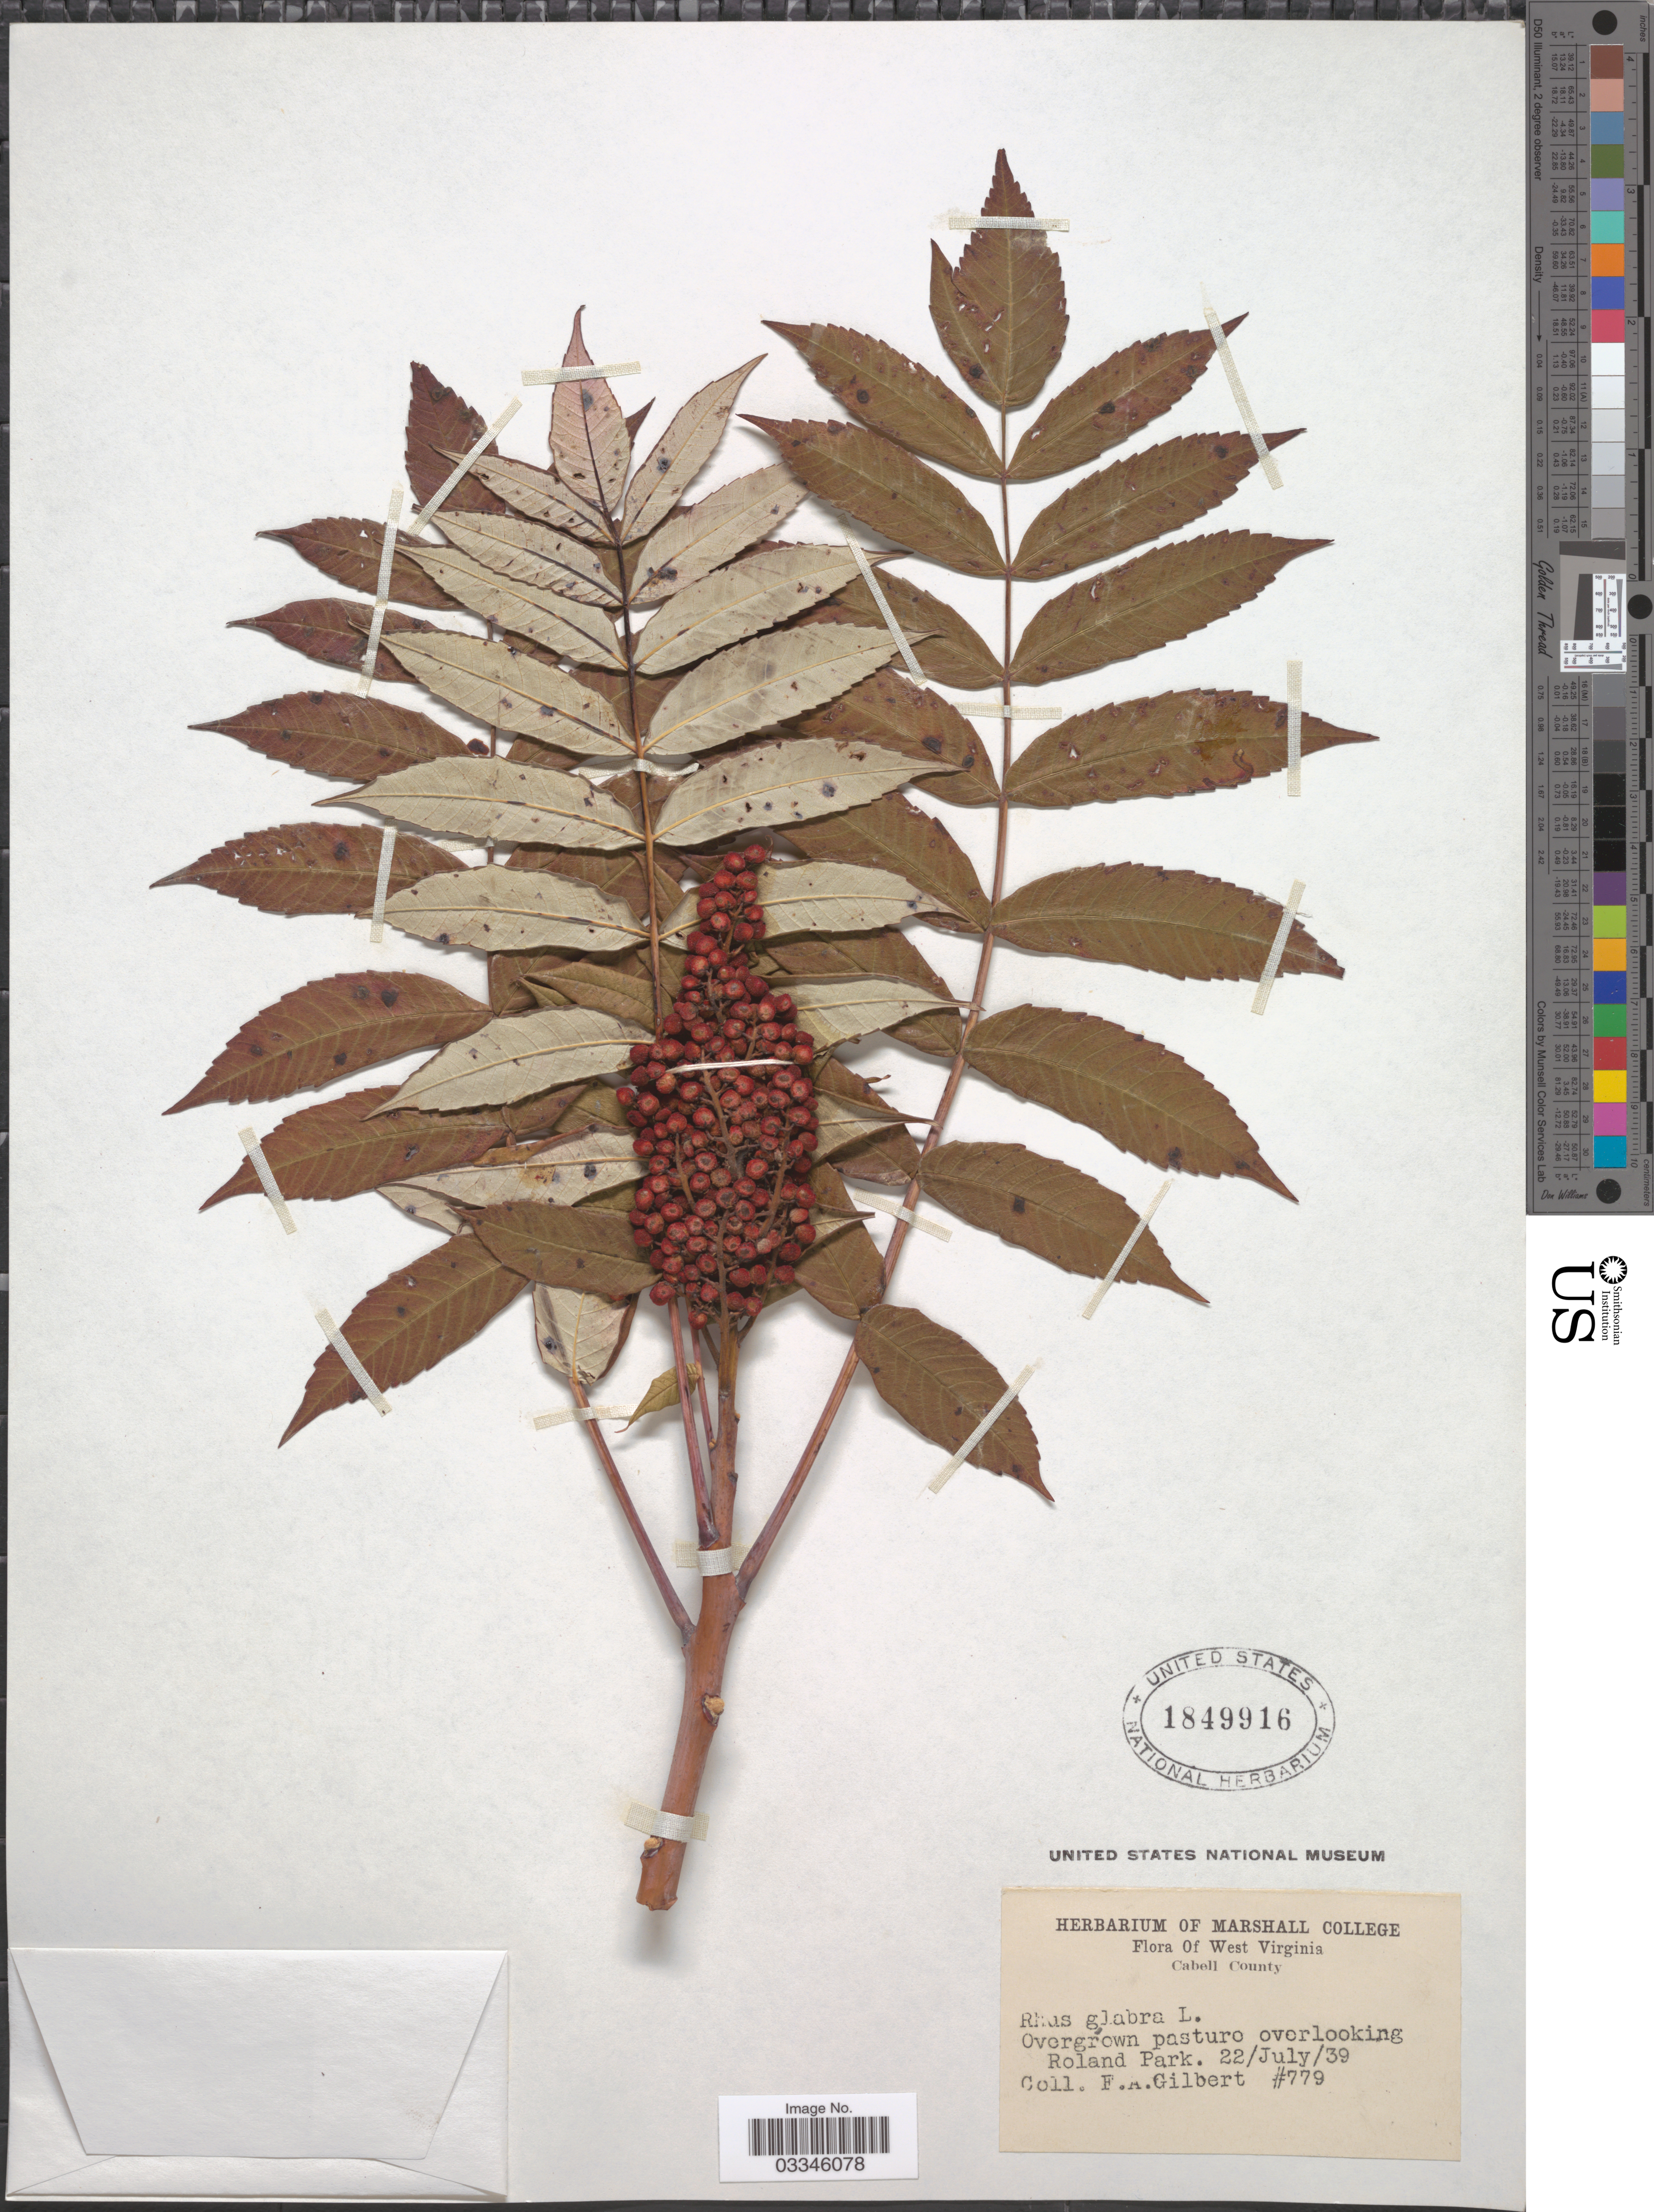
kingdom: Plantae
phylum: Tracheophyta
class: Magnoliopsida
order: Sapindales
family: Anacardiaceae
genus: Rhus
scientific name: Rhus glabra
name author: L.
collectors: F. A. Gilbert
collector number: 779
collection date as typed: Transcribed d/m/y: 22/7/39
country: United States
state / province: West Virginia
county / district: Cabell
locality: Cabell County. Overlooking Roland Park.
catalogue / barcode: US 1849916